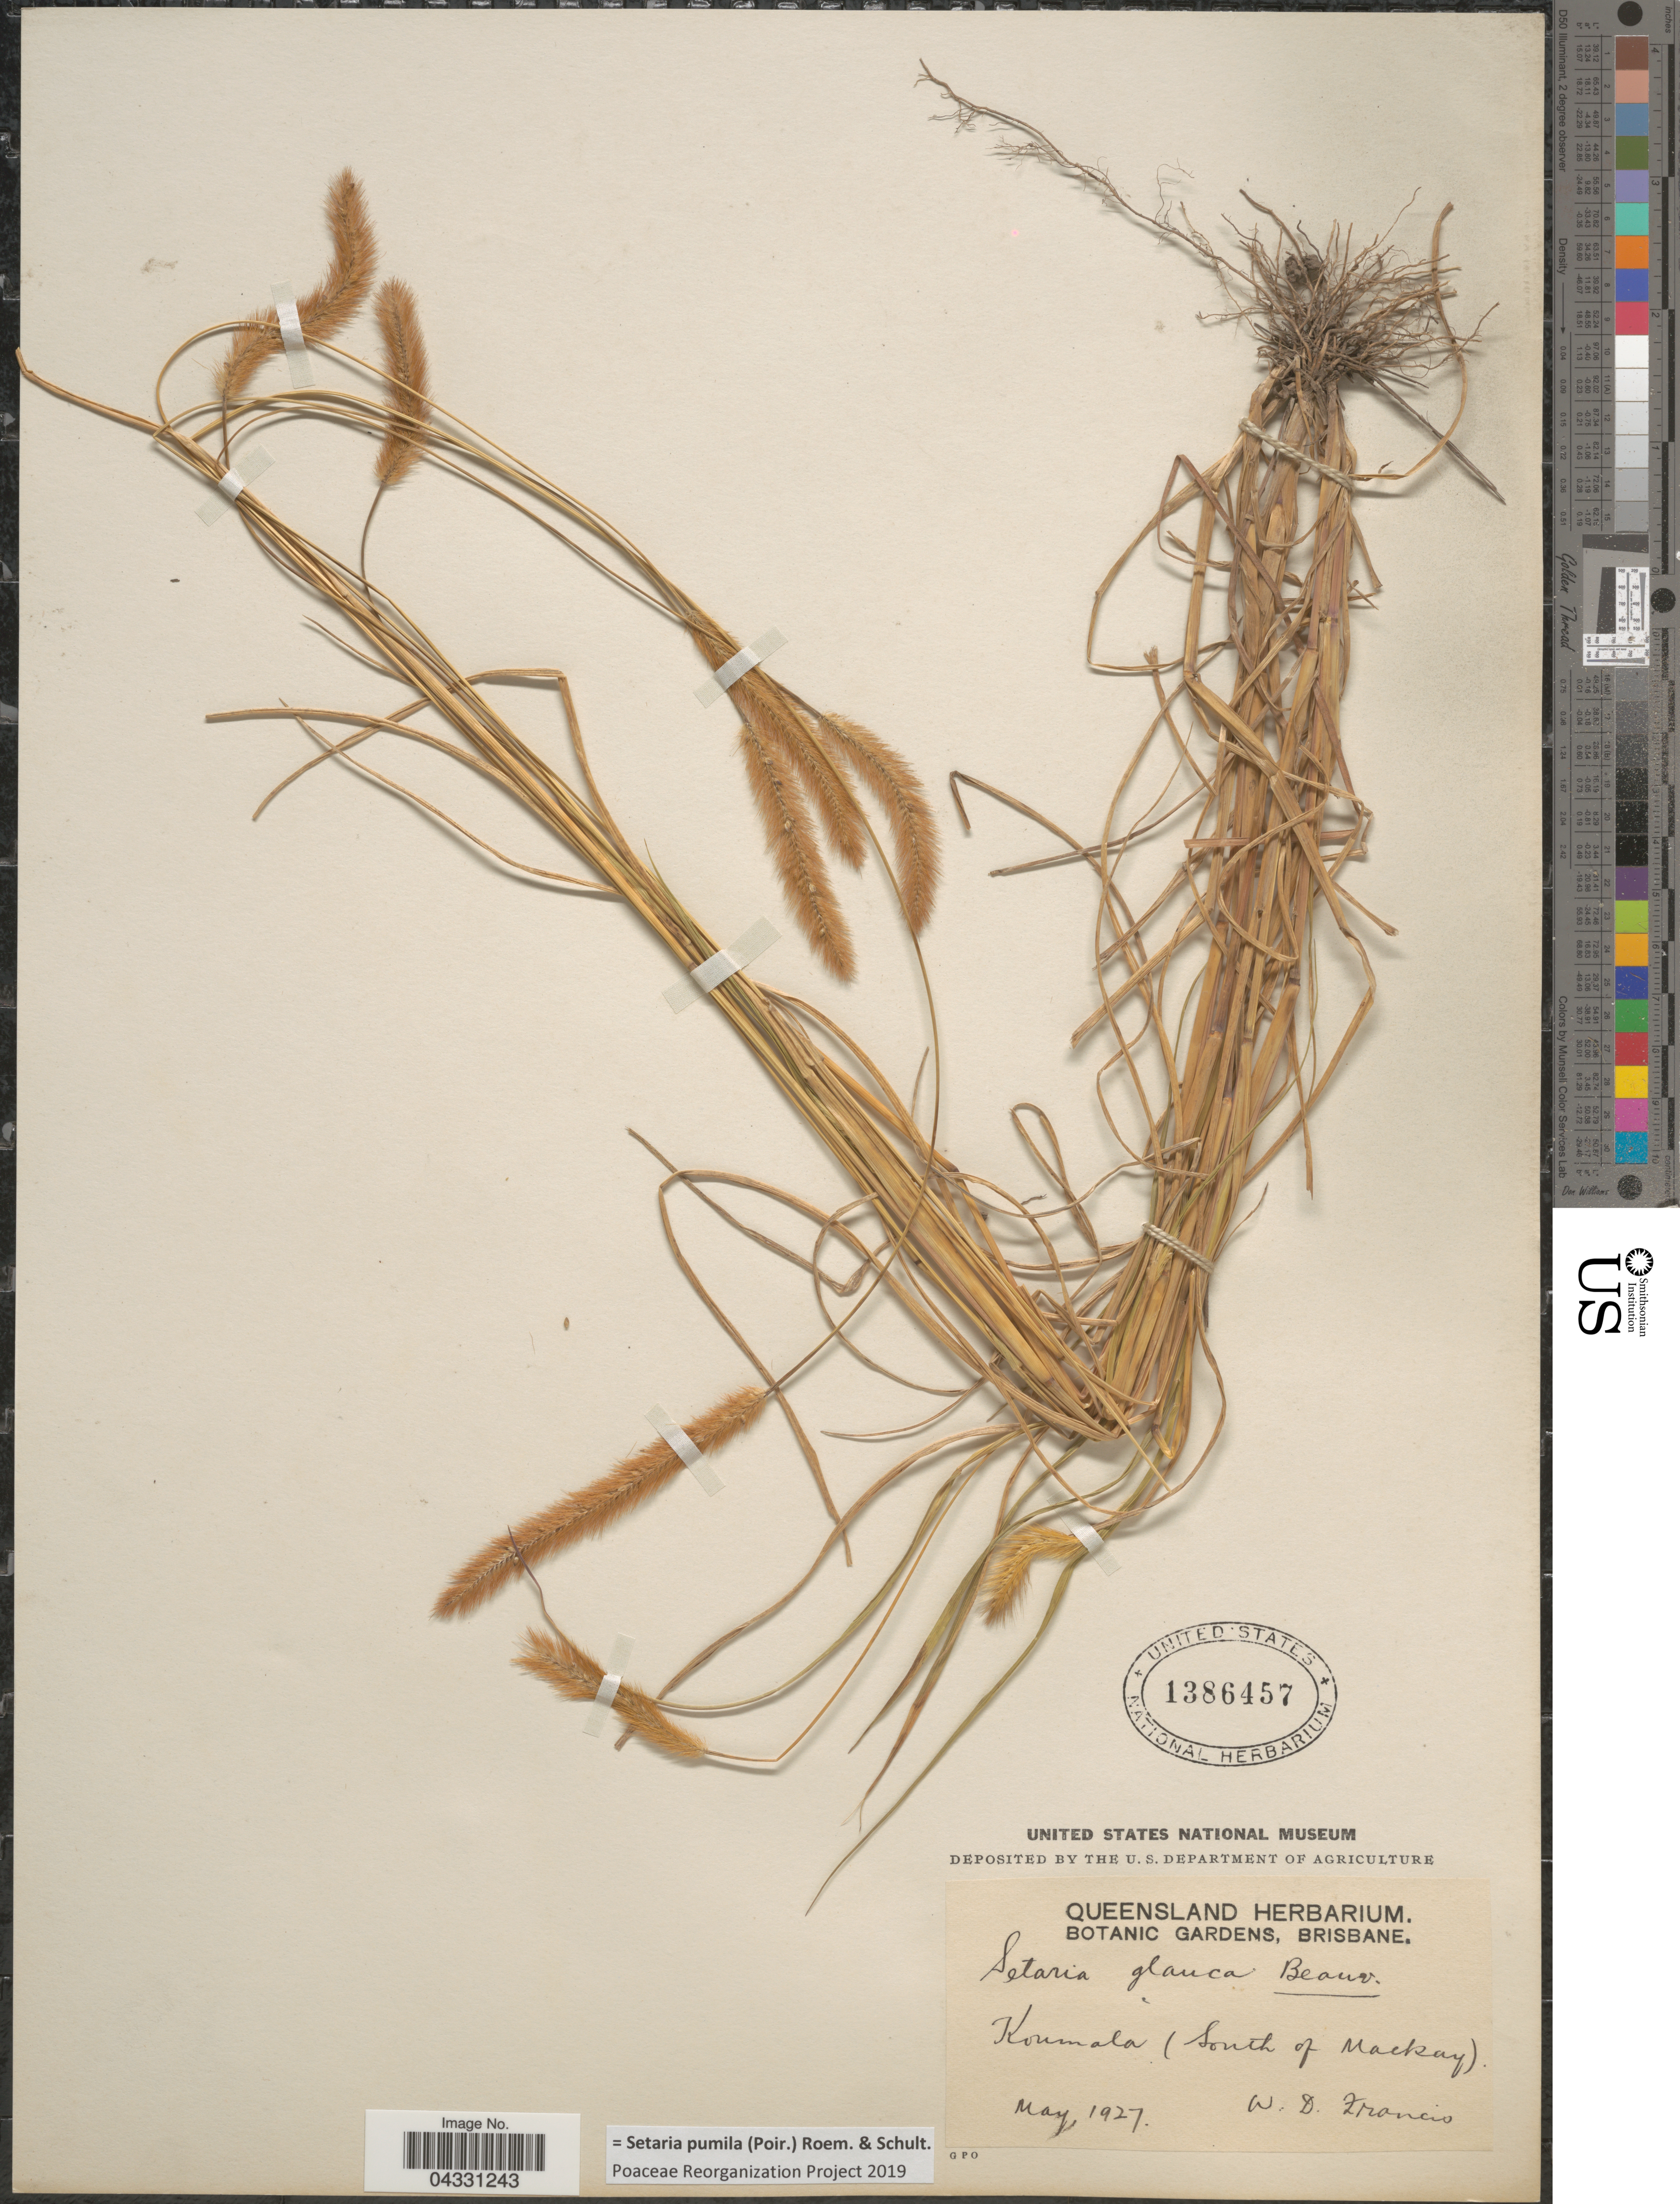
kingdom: Plantae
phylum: Tracheophyta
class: Liliopsida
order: Poales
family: Poaceae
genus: Setaria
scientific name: Setaria pumila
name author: (Poir.) Roem. & Schult.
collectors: W. Francis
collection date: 1927-05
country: Australia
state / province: Queensland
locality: Koumala (South of Mackay).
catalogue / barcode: US 1386457